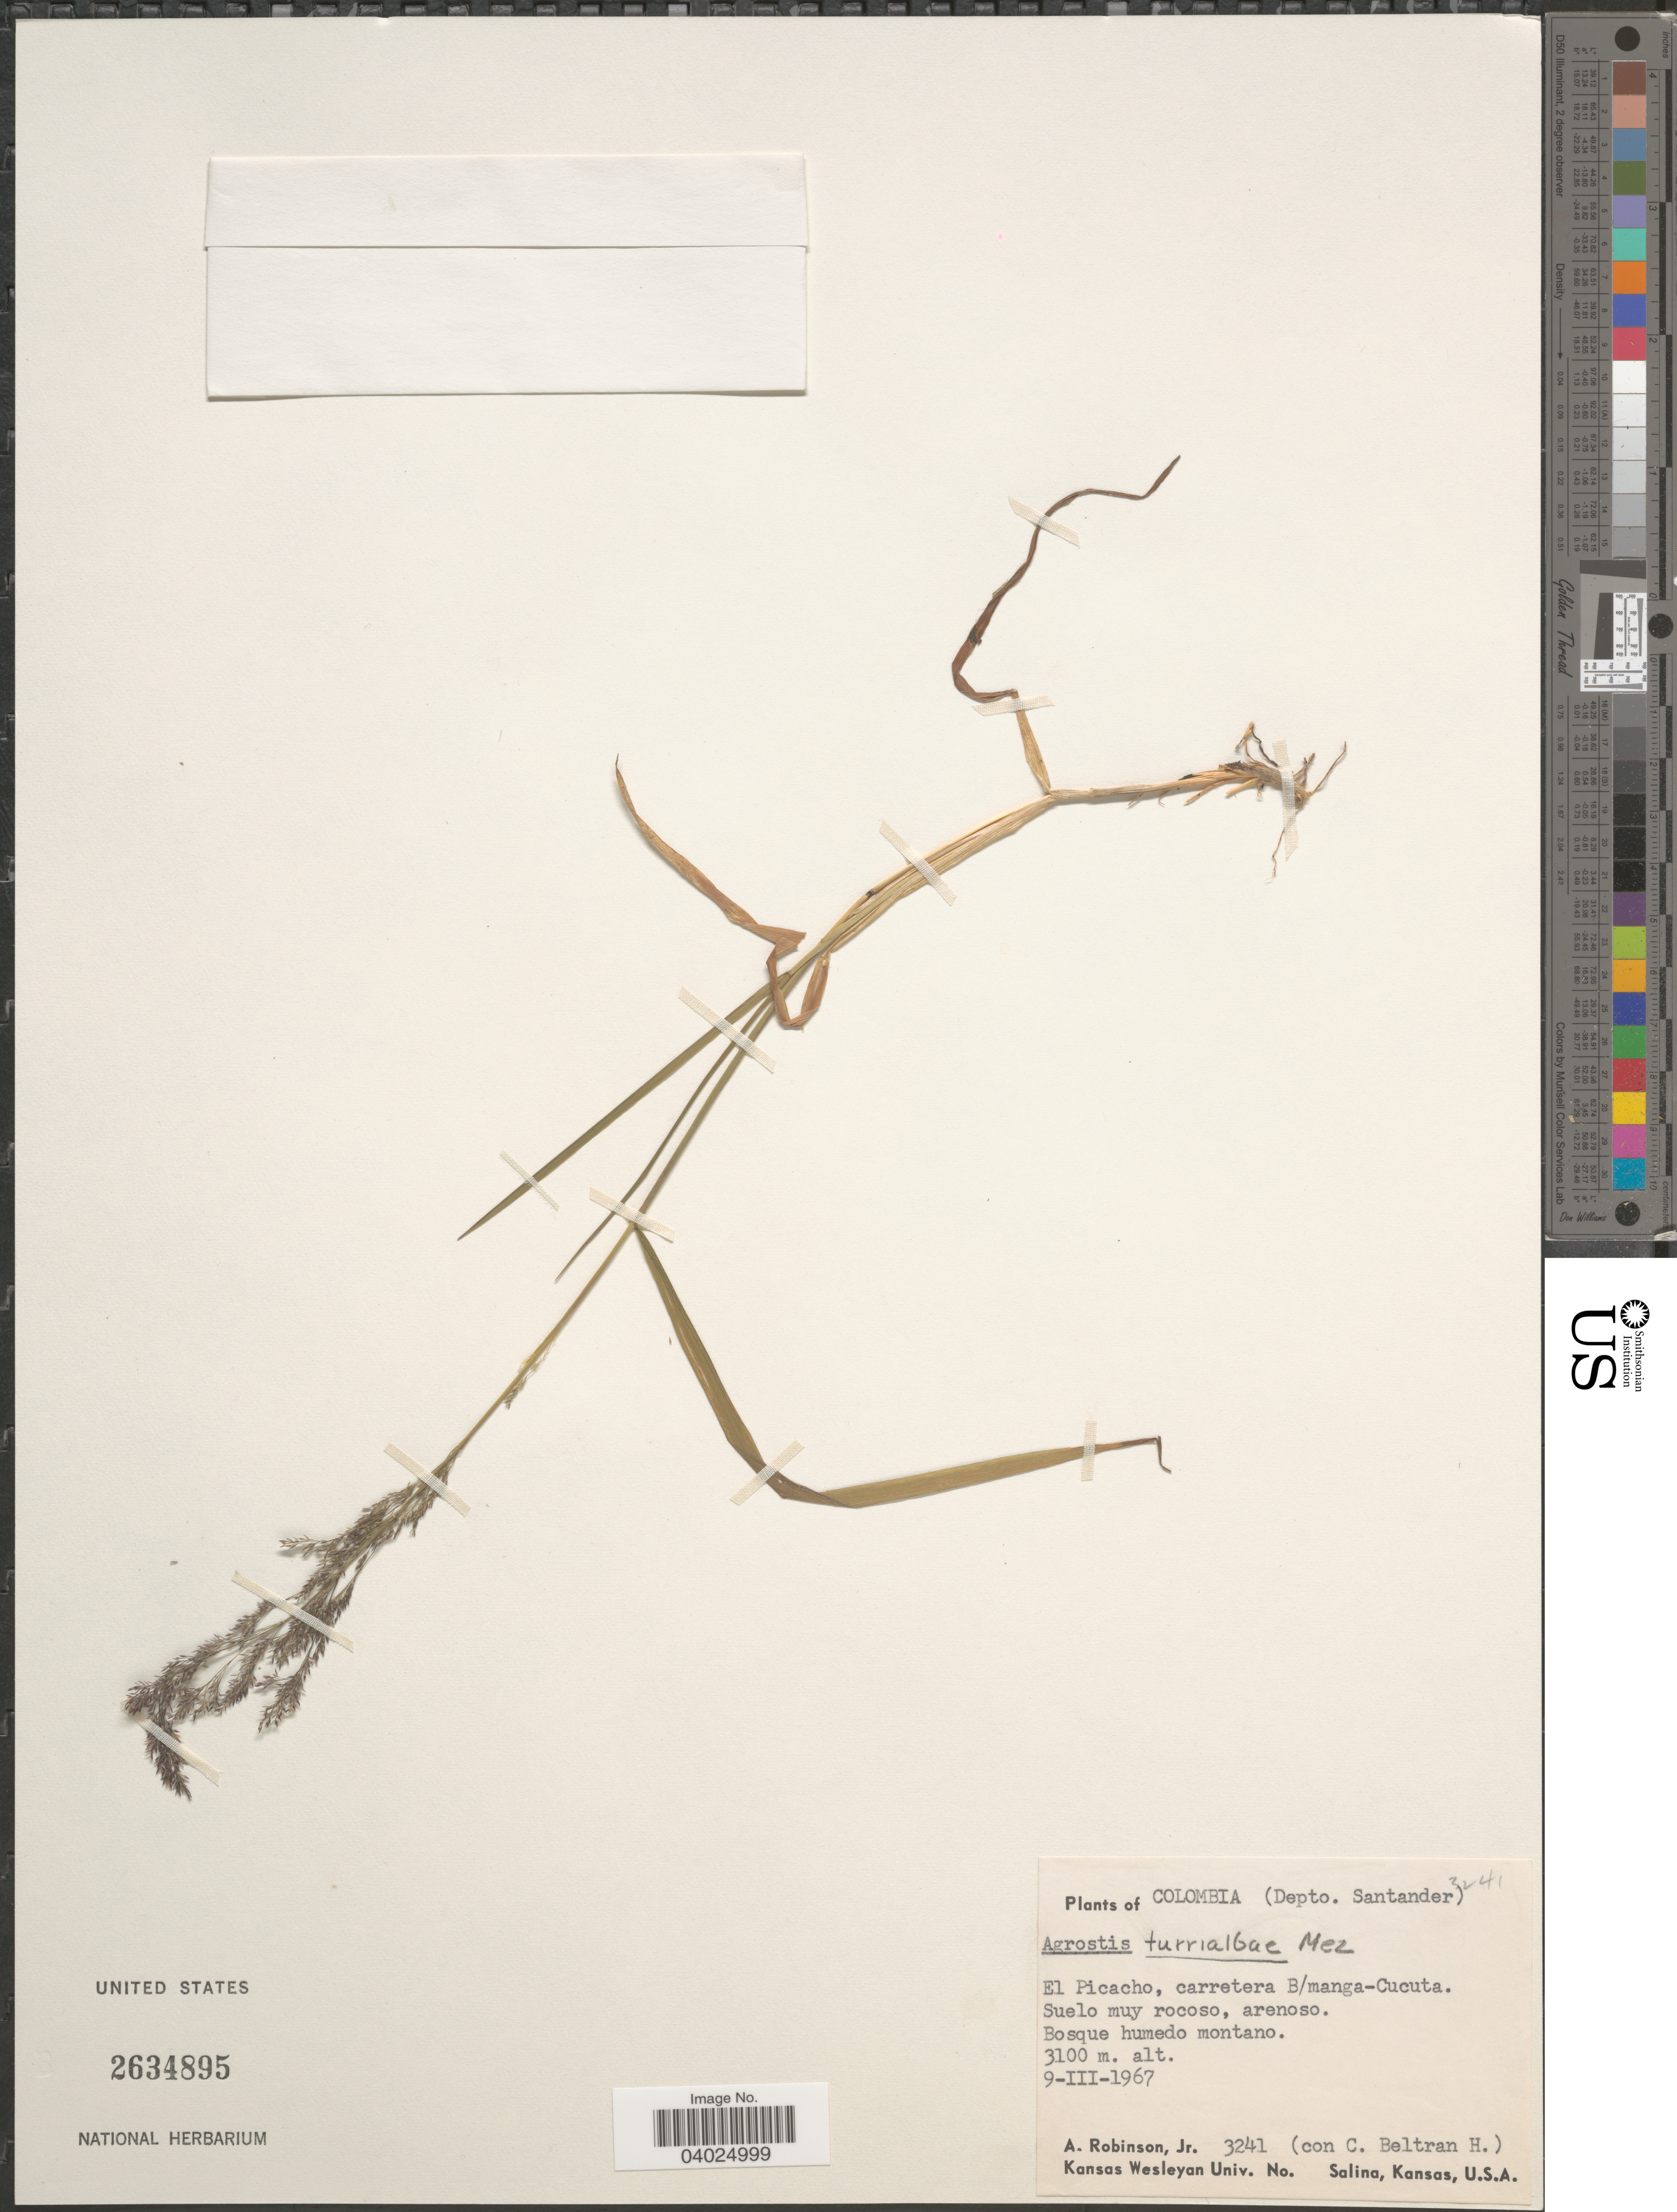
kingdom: Plantae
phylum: Tracheophyta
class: Liliopsida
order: Poales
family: Poaceae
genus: Agrostis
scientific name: Agrostis turrialbae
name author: Mez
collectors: A. Robinson Jr. & C. Beltran H.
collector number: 3241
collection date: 1967-03-09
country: Colombia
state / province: Santander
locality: Depto. Santander. El Picacho, carretera B/manga-Cucuta.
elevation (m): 3100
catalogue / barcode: US 2634895